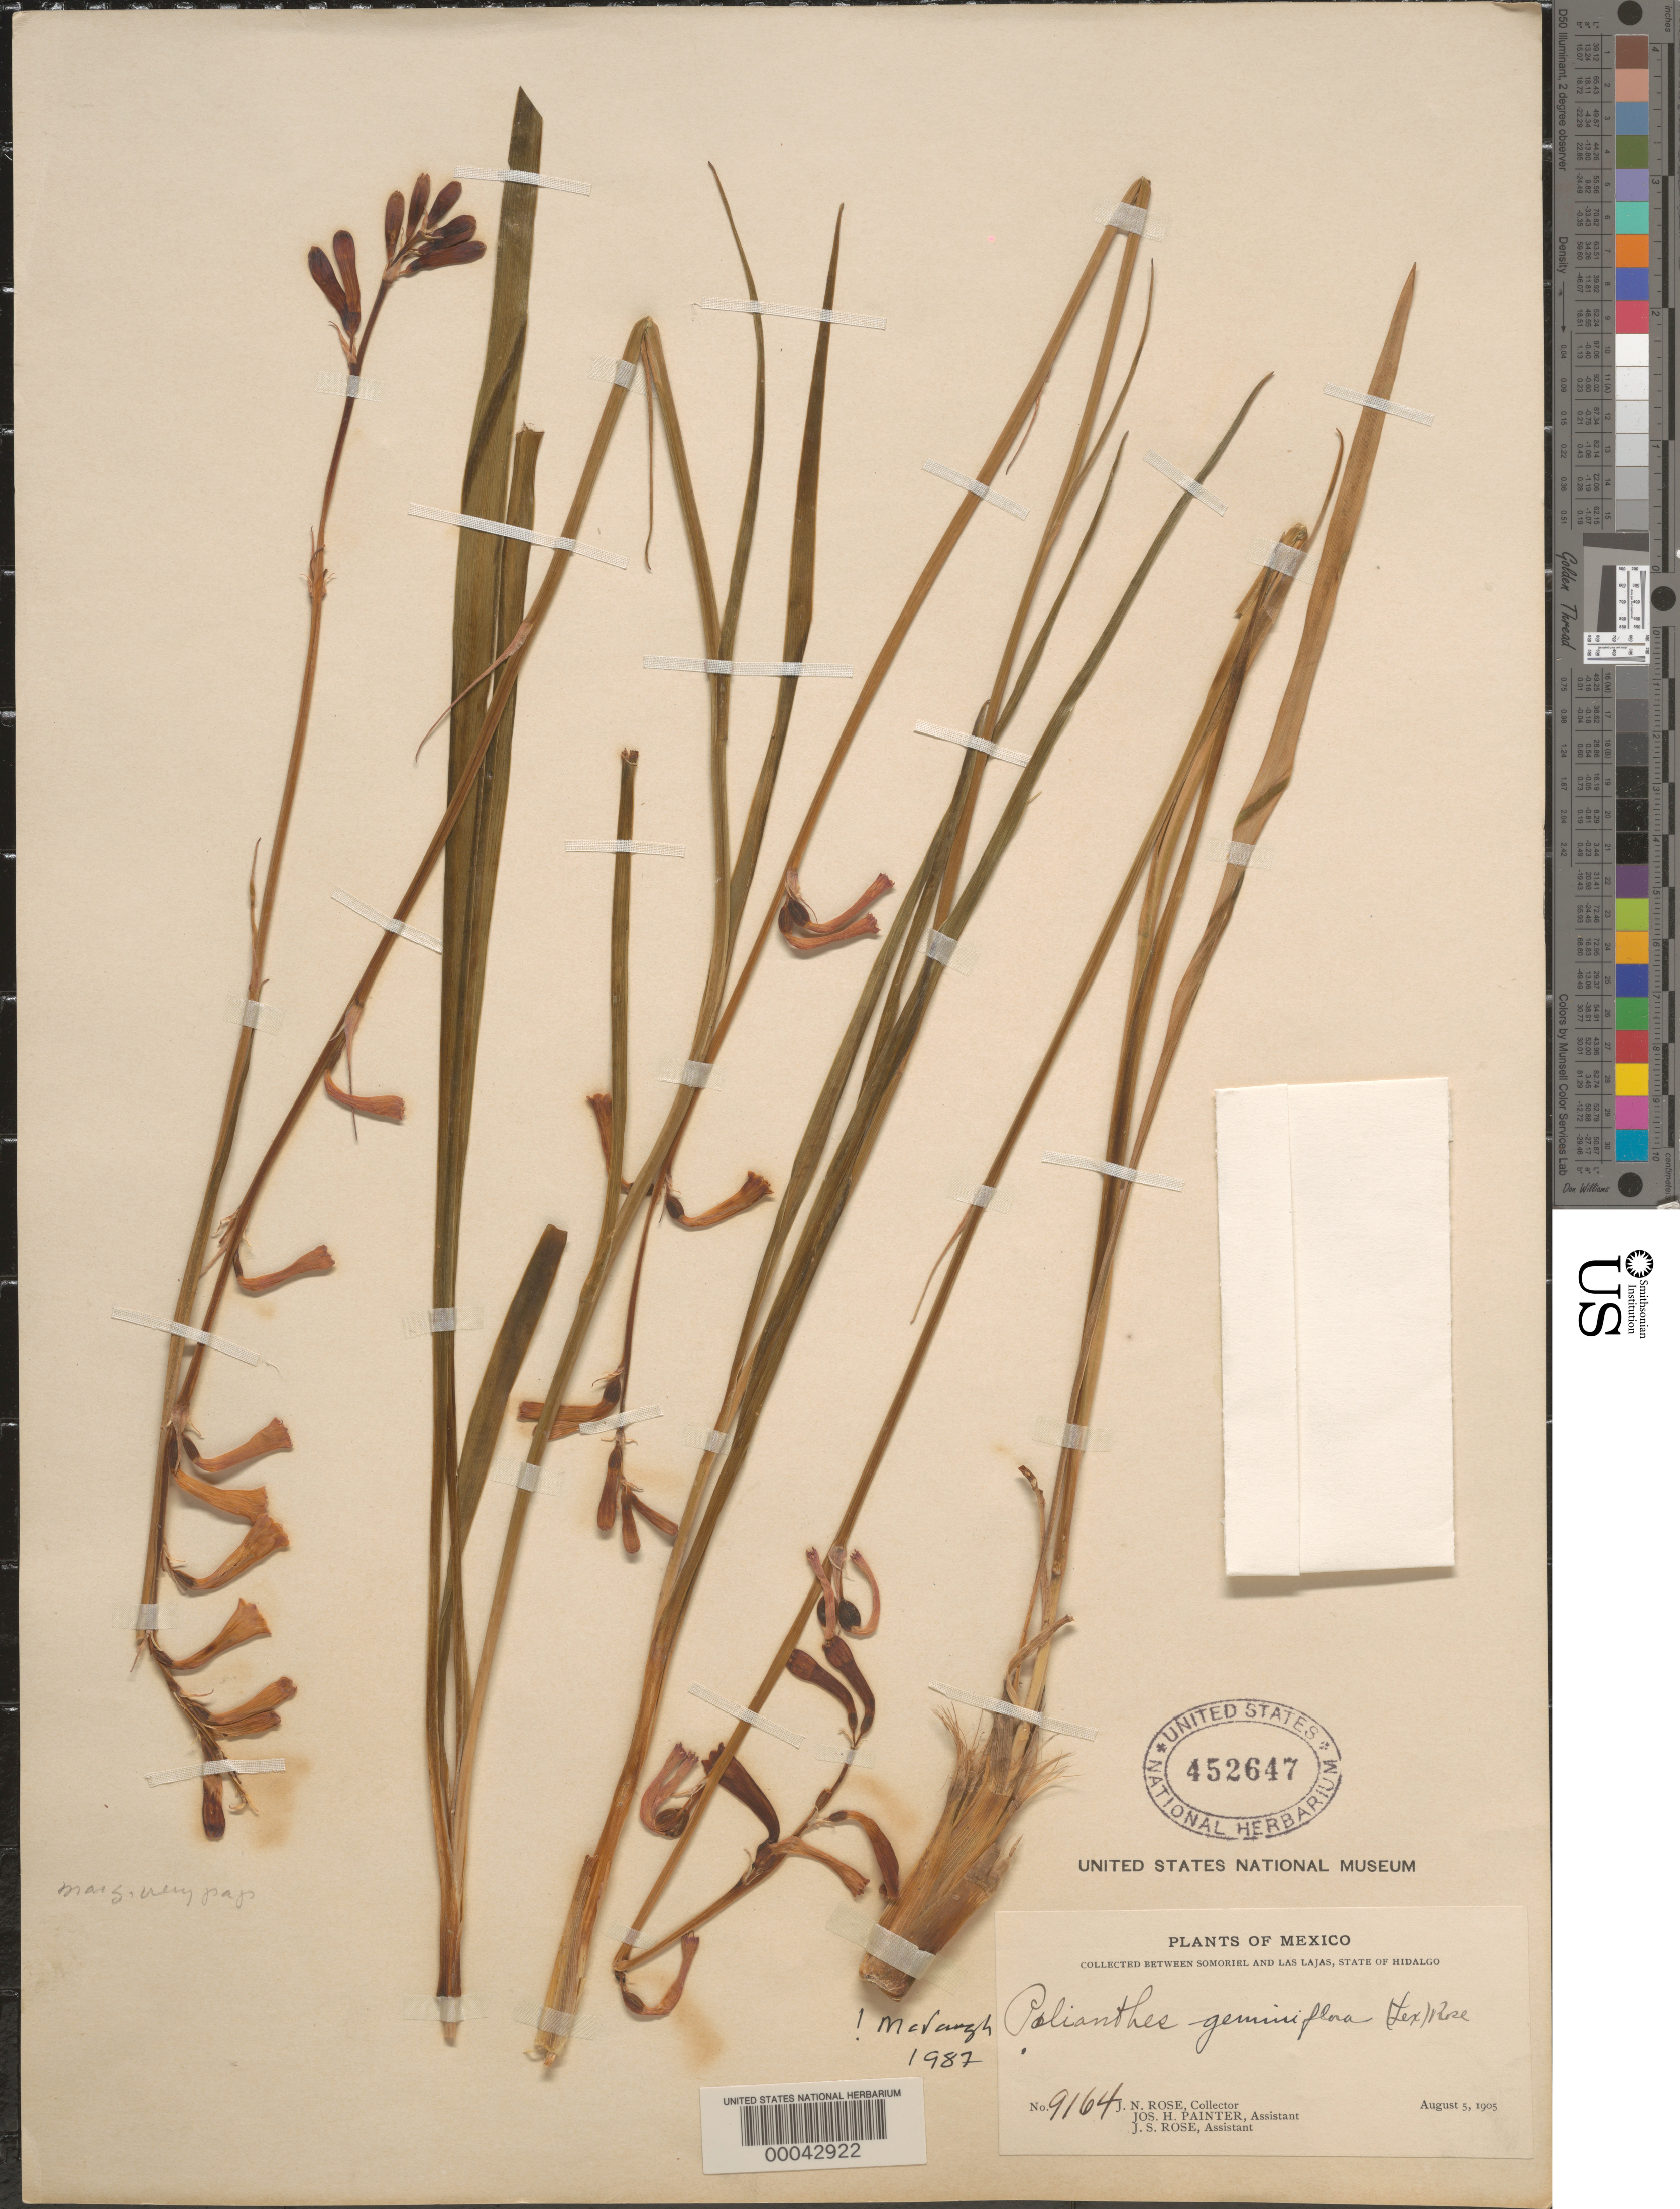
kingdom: Plantae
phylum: Tracheophyta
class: Liliopsida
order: Asparagales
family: Asparagaceae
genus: Polianthes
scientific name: Polianthes geminiflora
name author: (Lex.) Rose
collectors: J. N. Rose, J. H. Painter & J. S. Rose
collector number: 9164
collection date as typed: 05 Aug 1905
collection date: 1905-08-05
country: Mexico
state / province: Hidalgo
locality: Between Somoriel and Las Lajas.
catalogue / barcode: US 452647